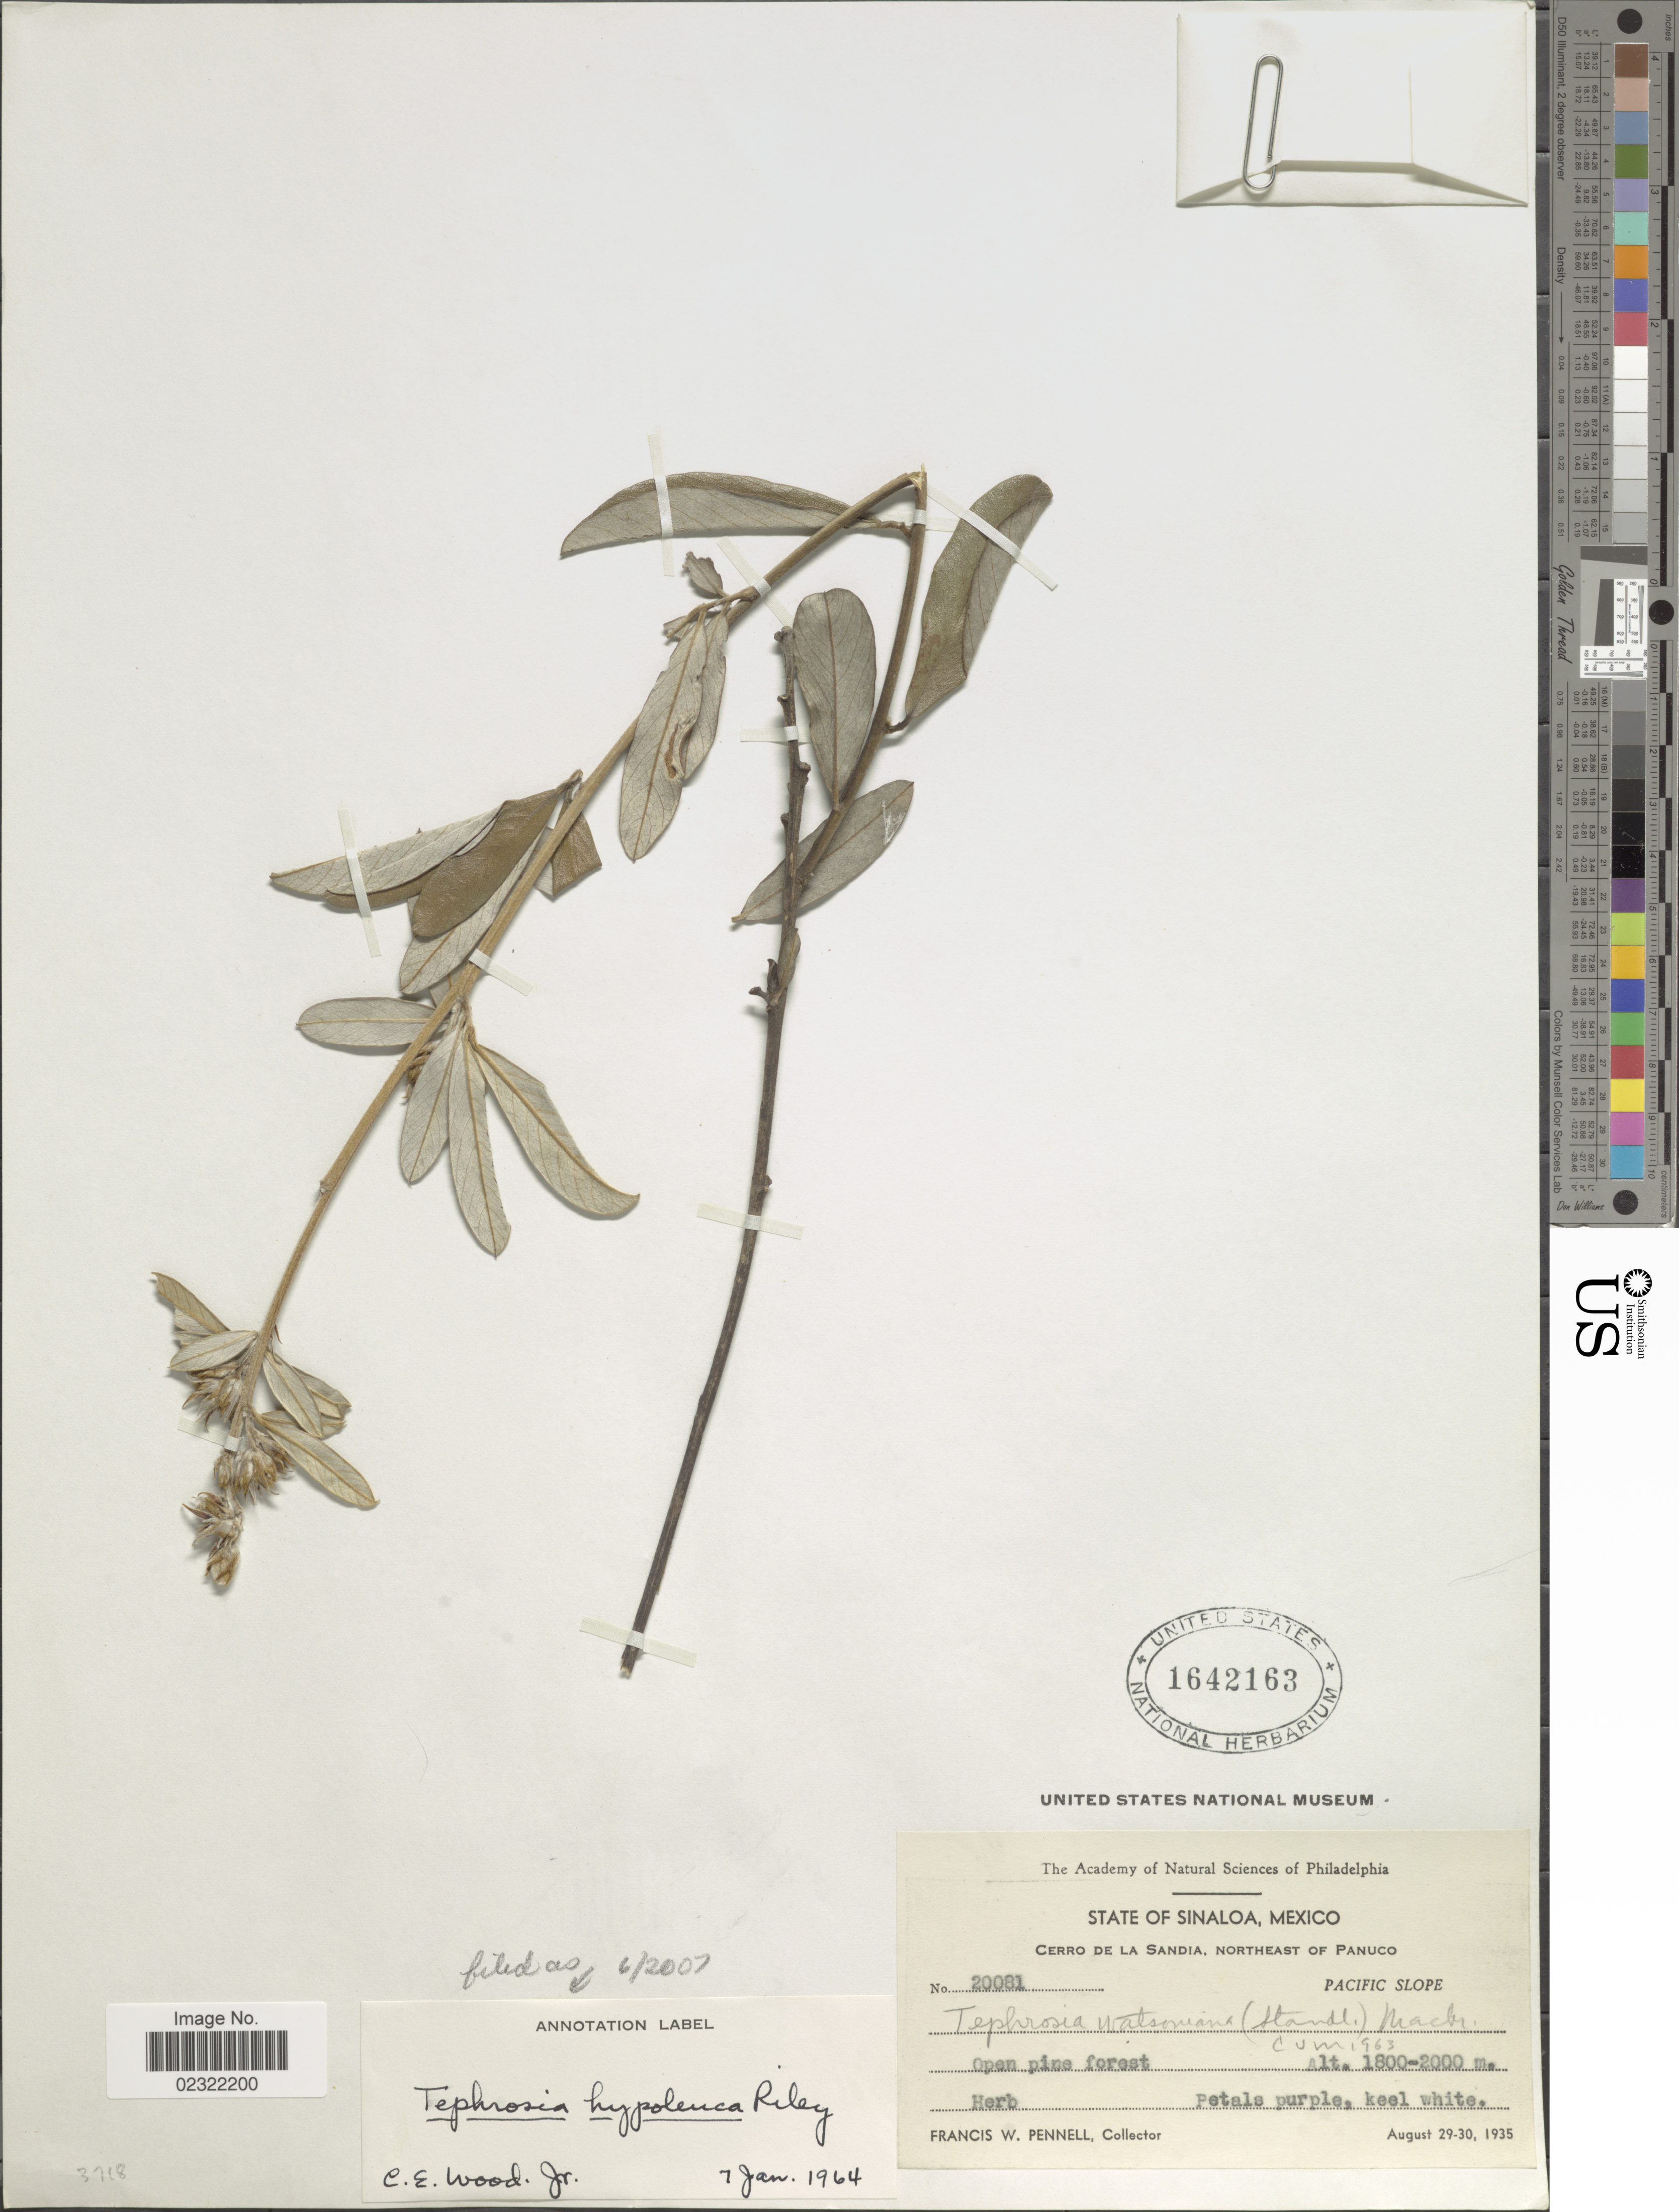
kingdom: Plantae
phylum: Tracheophyta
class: Magnoliopsida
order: Fabales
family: Fabaceae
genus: Tephrosia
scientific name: Tephrosia hypoleuca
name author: L. Riley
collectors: F. W. Pennell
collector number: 20081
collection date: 1935-08-29/1935-08-30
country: Mexico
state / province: Sinaloa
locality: Cerro De La Sandia, Northeast of Panuco, Pacific Slope, Open pine forest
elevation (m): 1800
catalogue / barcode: US 1642163